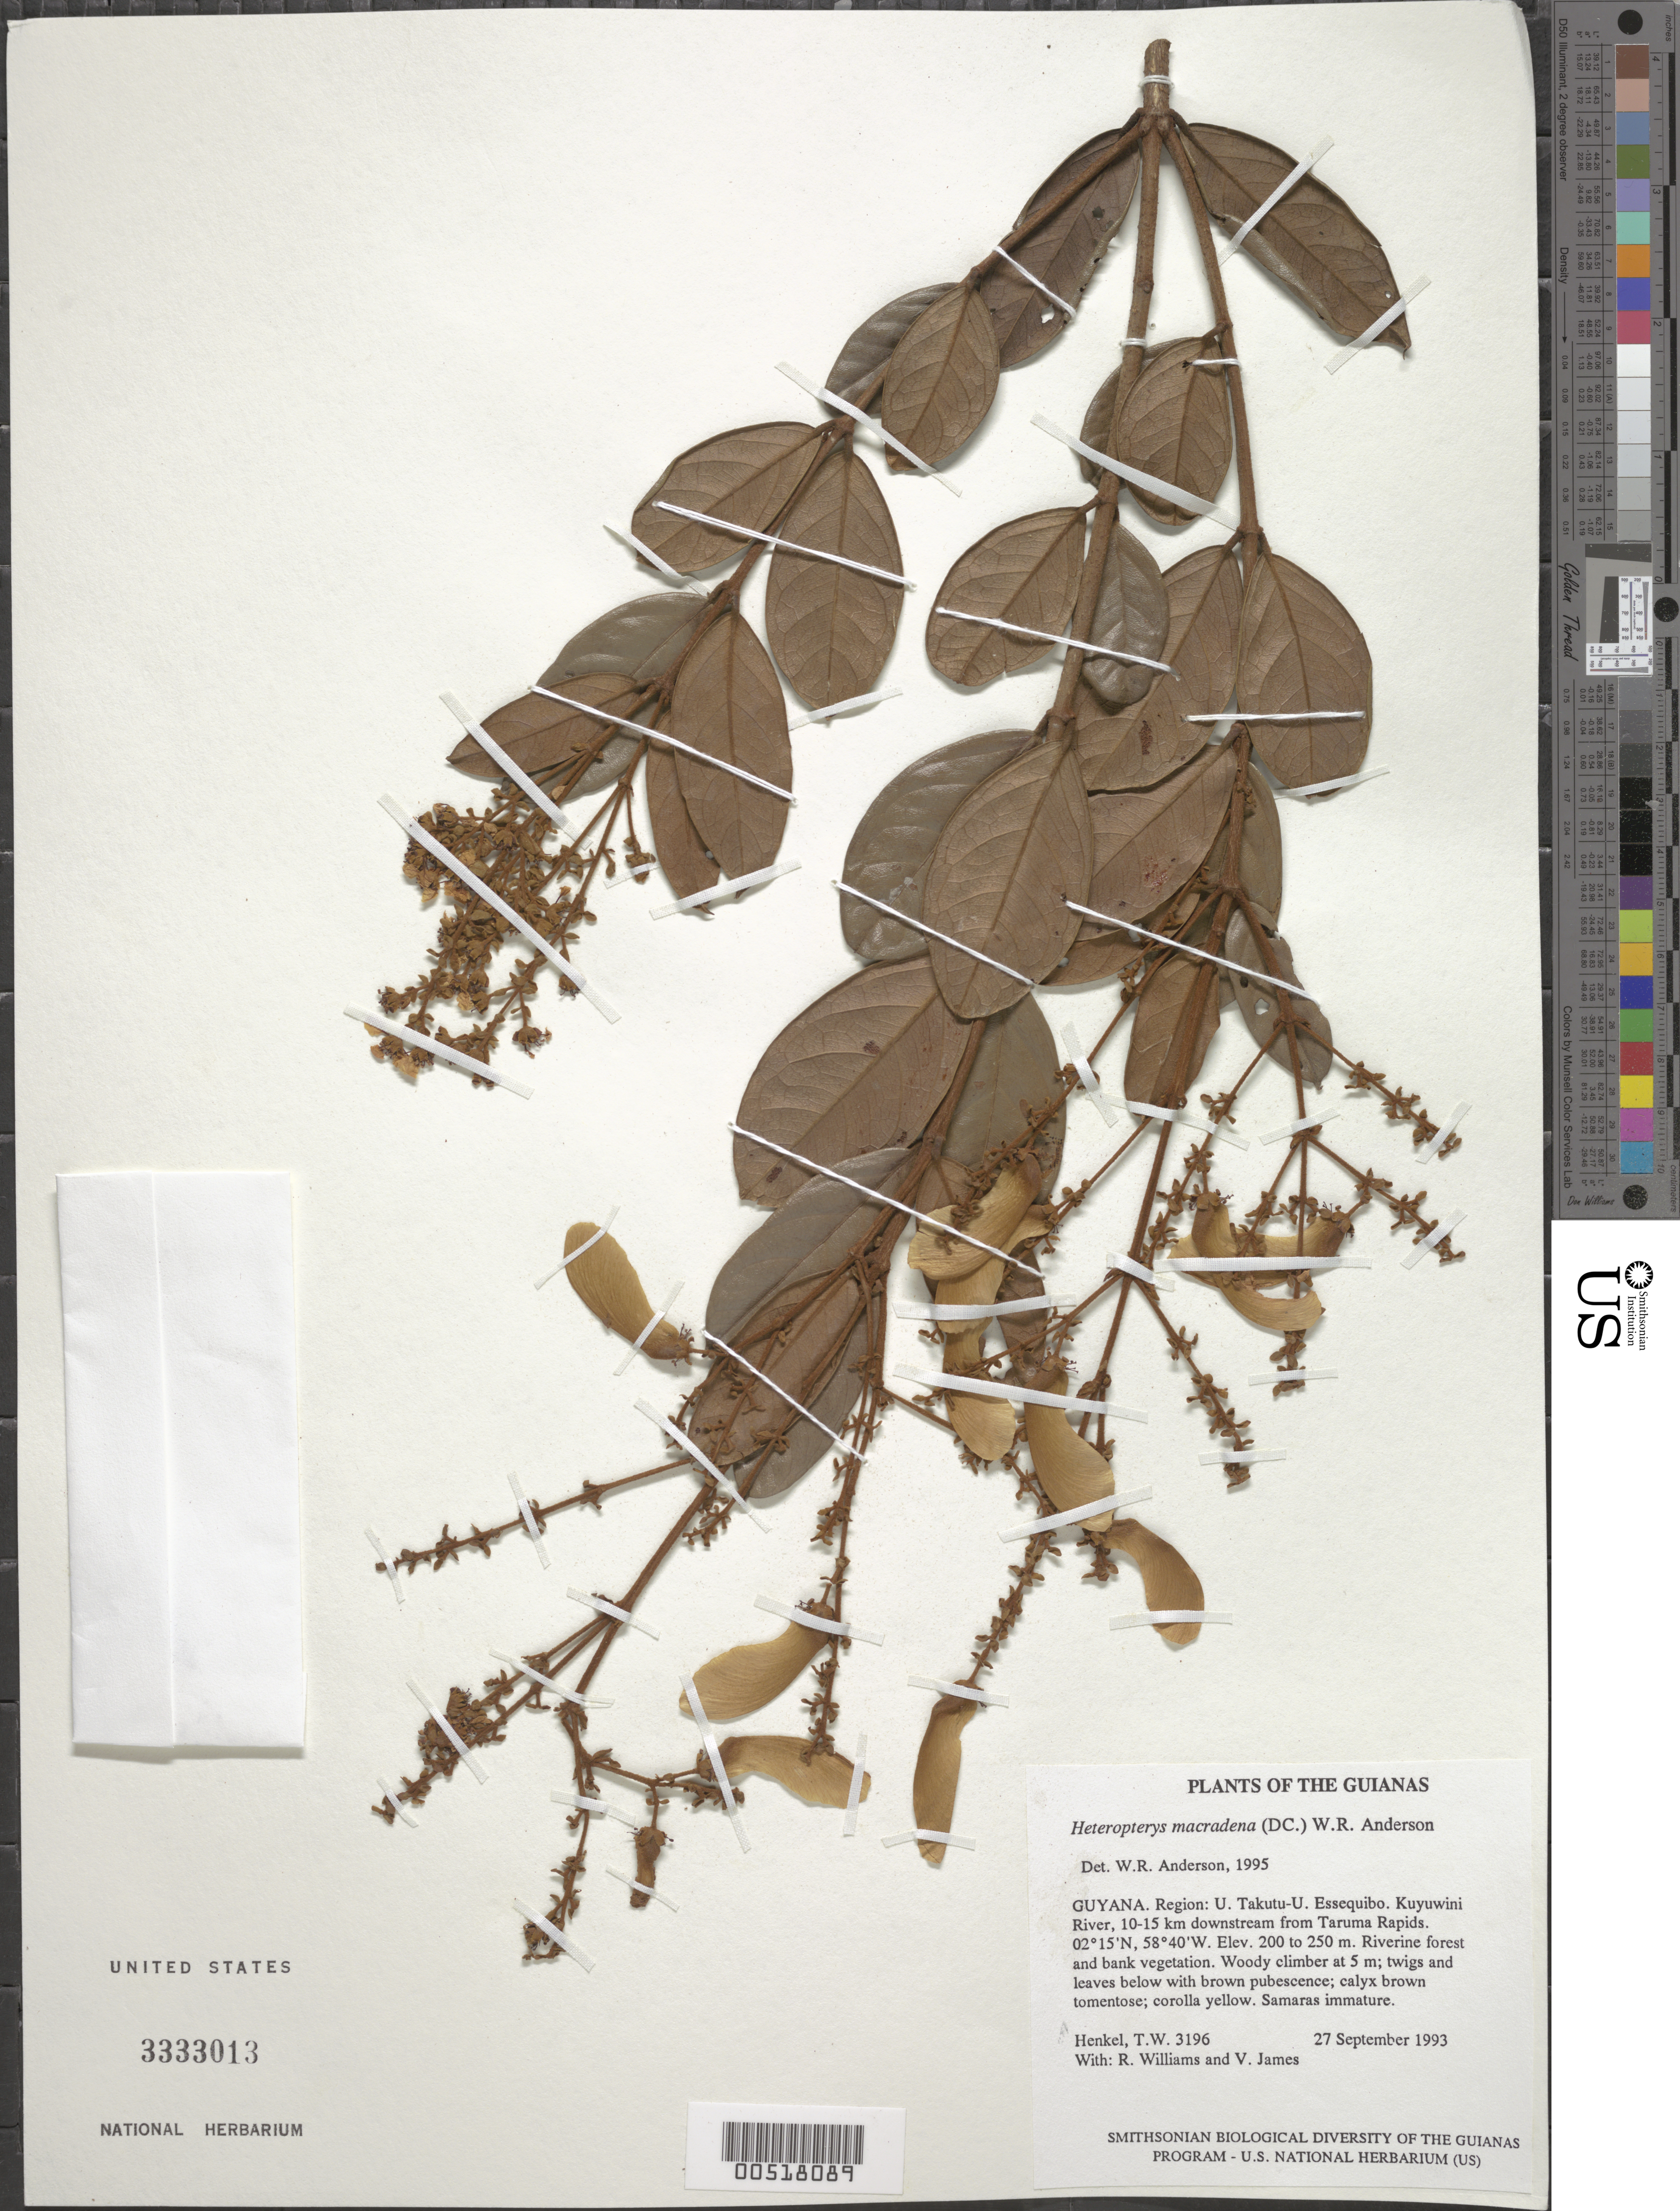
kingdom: Plantae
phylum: Tracheophyta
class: Magnoliopsida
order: Malpighiales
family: Malpighiaceae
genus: Heteropterys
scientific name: Heteropterys macradena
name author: (DC.) W.R. Anderson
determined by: Anderson, W. R., (MICH), University of Michigan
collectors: T. Henkel, R. Williams & V. James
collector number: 3196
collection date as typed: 27 September 1993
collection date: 1993-09-27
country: Guyana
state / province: U. Takutu-U. Essequibo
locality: Kuyuwini River, 10-15 km downstream from Taruma Rapids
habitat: Riverine forest and bank vegetation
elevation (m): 200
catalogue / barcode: US 3333013